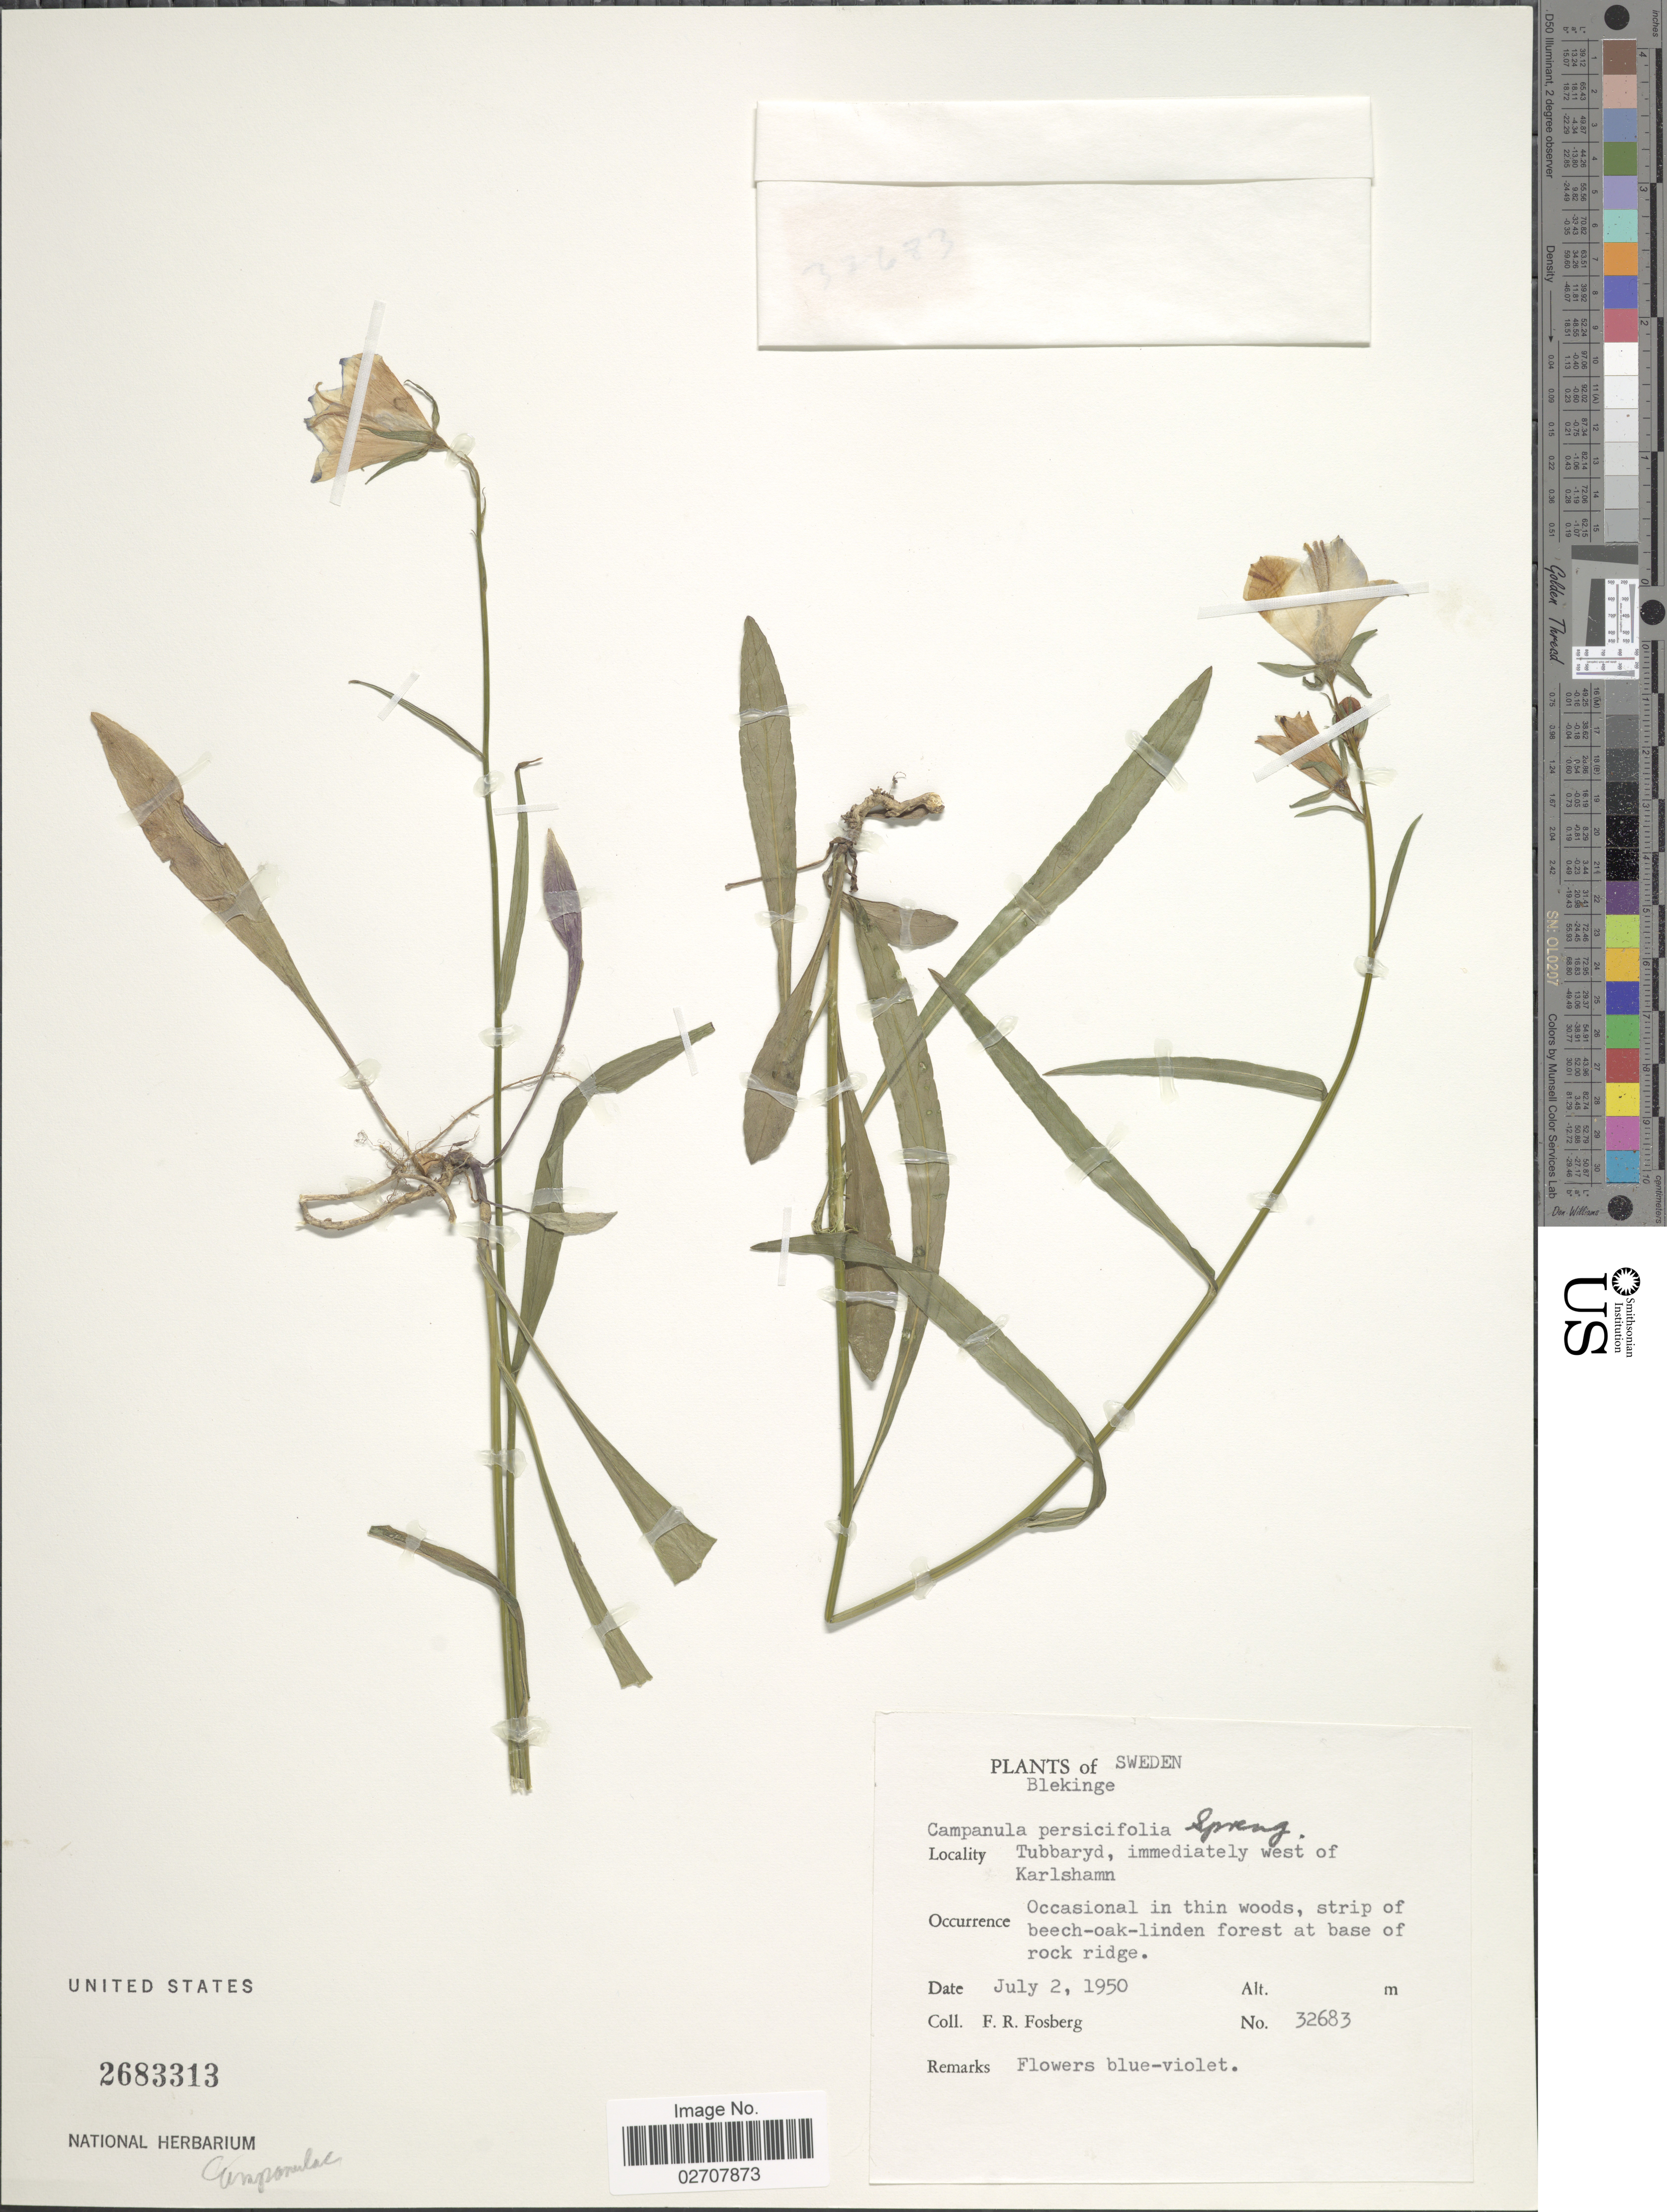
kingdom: Plantae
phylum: Tracheophyta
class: Magnoliopsida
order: Asterales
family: Campanulaceae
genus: Campanula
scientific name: Campanula persicifolia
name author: L.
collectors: F. R. Fosberg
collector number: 32683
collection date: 1950-07-02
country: Sweden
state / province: Blekinge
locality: Tubbaryd, immediately west of Karlshamn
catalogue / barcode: US 2683313